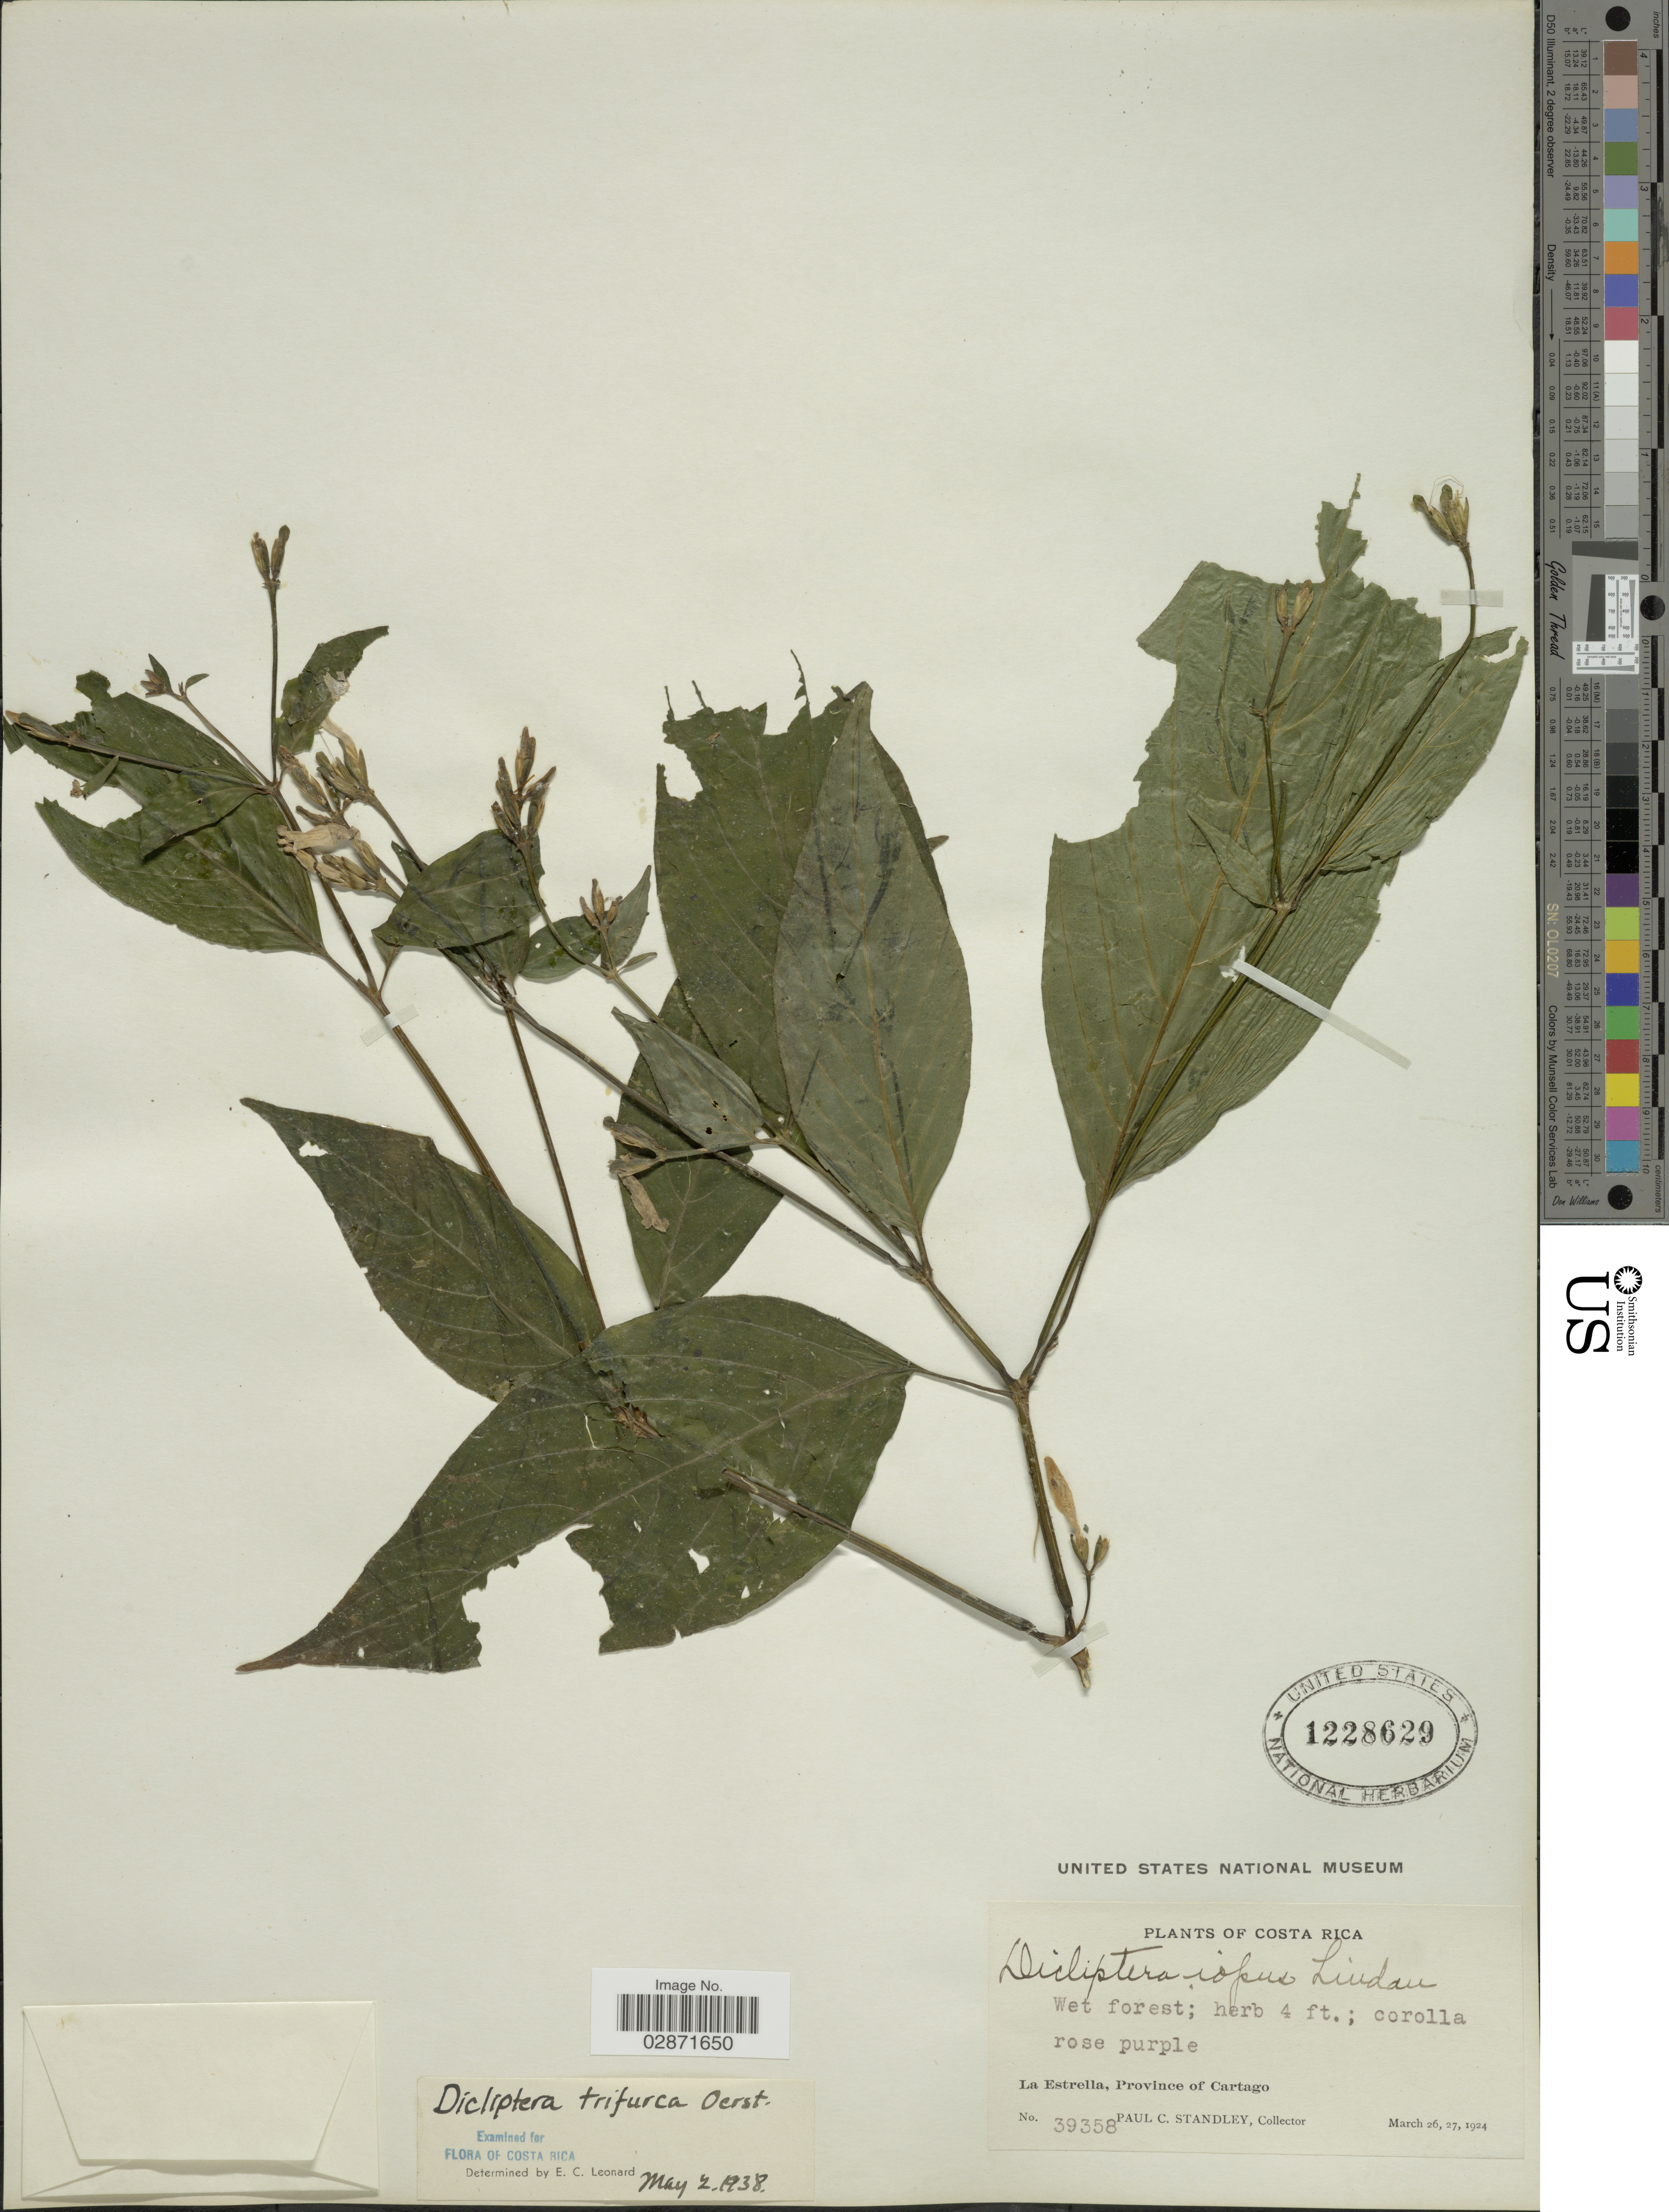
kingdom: Plantae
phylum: Tracheophyta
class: Magnoliopsida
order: Lamiales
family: Acanthaceae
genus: Dicliptera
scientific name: Dicliptera trifurca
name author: Oerst.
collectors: P. C. Standley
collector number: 39358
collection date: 1924-03-26/1924-03-27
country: Costa Rica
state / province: Cartago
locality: La Estrella, Province of Cartago.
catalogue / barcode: US 1228629